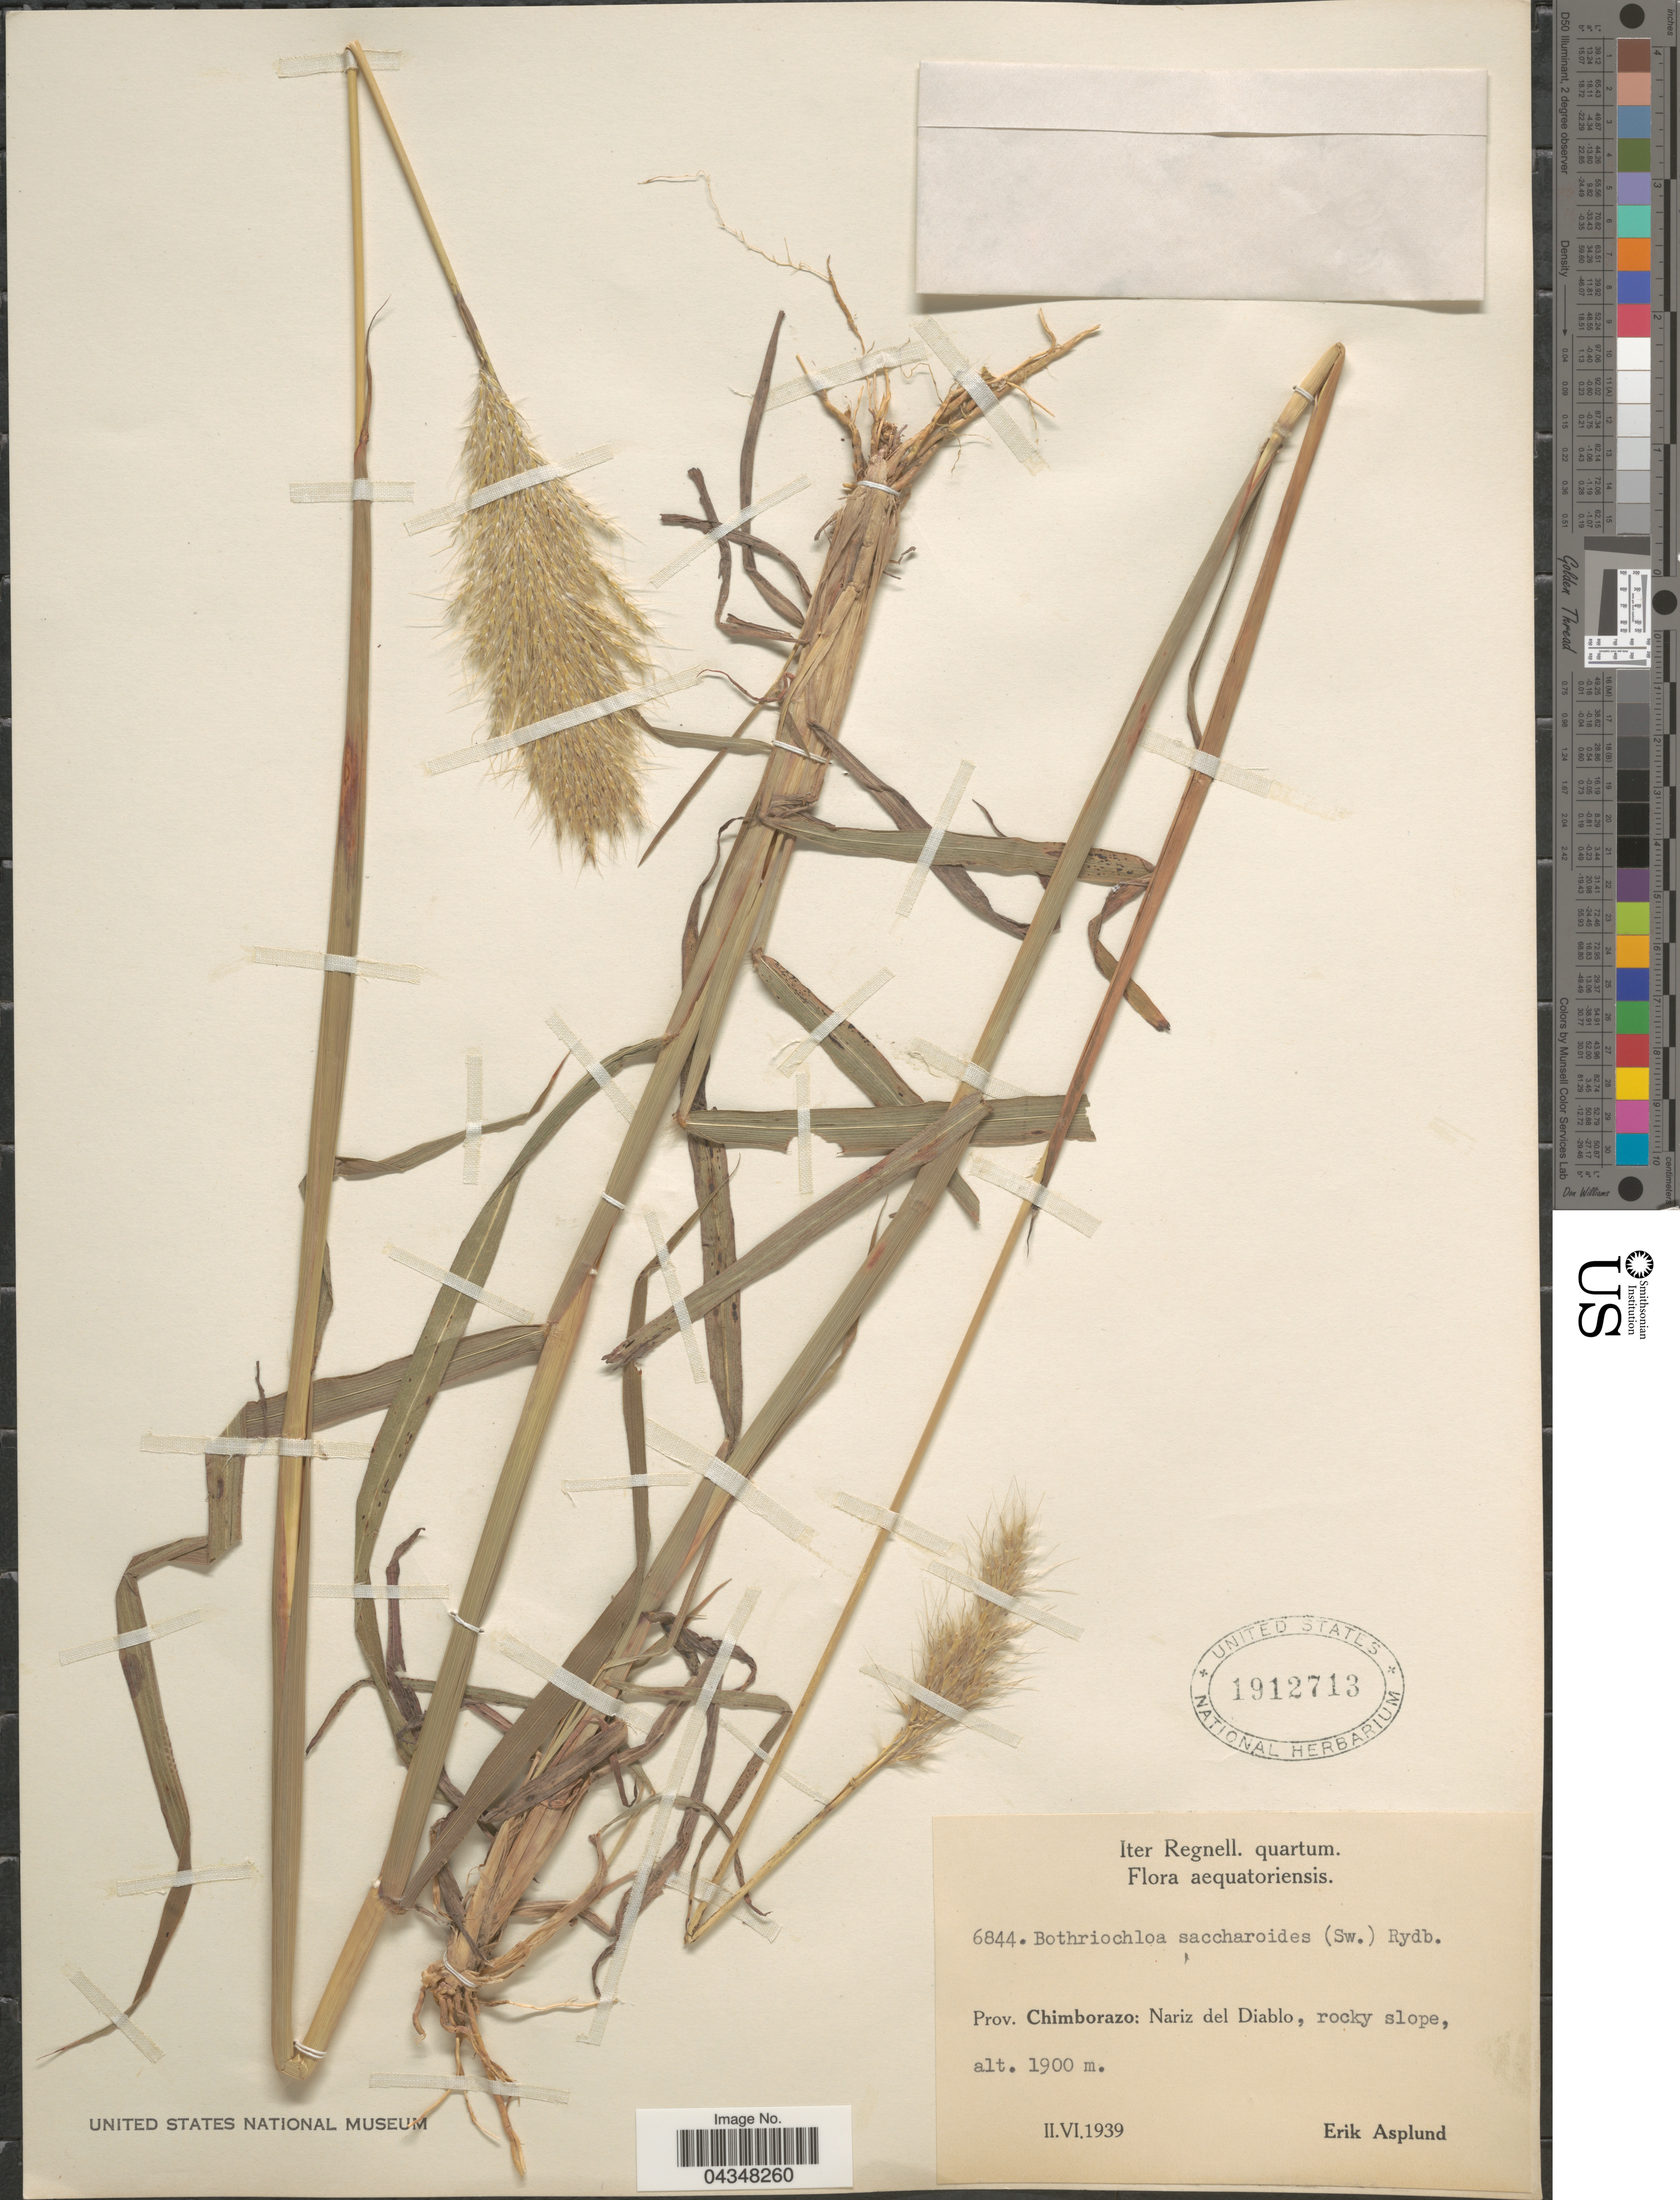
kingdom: Plantae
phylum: Tracheophyta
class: Liliopsida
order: Poales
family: Poaceae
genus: Bothriochloa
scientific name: Bothriochloa laguroides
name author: (DC.) Herter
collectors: E. Asplund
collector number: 6844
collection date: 1939-02/1939-06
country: Ecuador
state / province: Chimborazo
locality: Iter Regnell. quartum. Nariz del Diablo.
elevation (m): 1900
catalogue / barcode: US 1912713